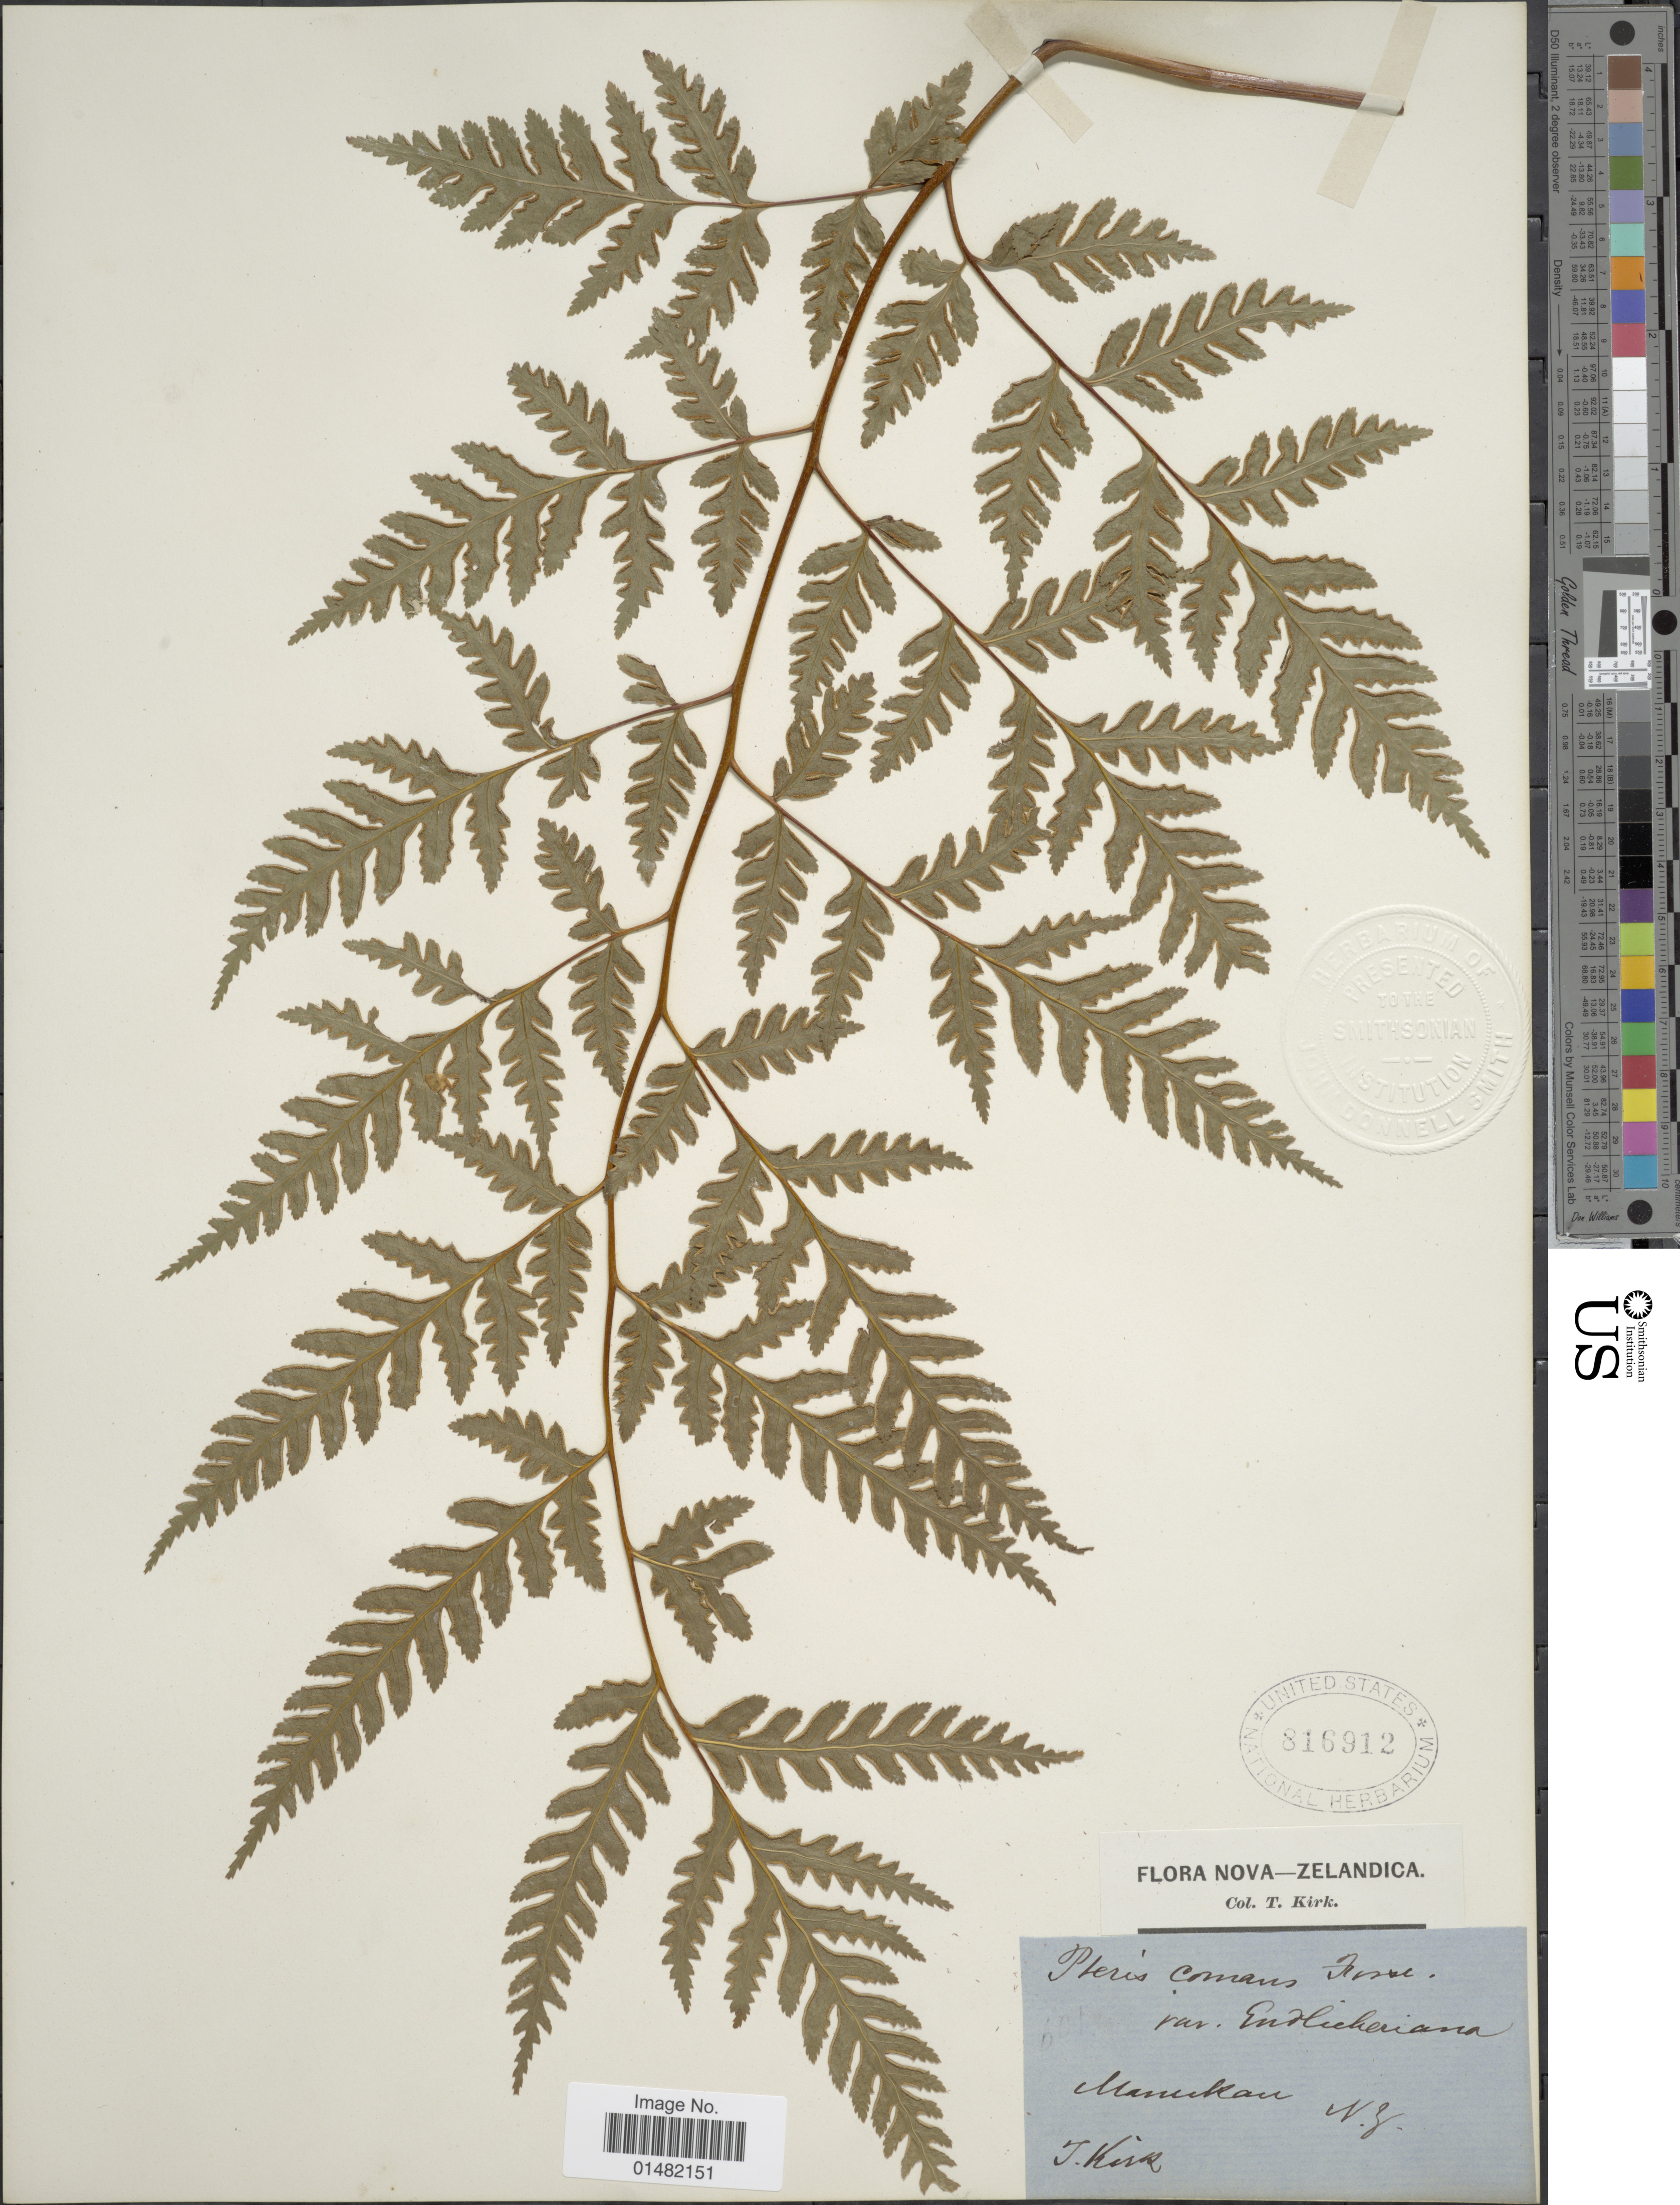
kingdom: Plantae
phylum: Tracheophyta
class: Polypodiopsida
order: Polypodiales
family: Pteridaceae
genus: Pteris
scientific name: Pteris comans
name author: G. Forst.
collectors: T. Kirk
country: New Zealand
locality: Manukan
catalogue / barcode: US 816912